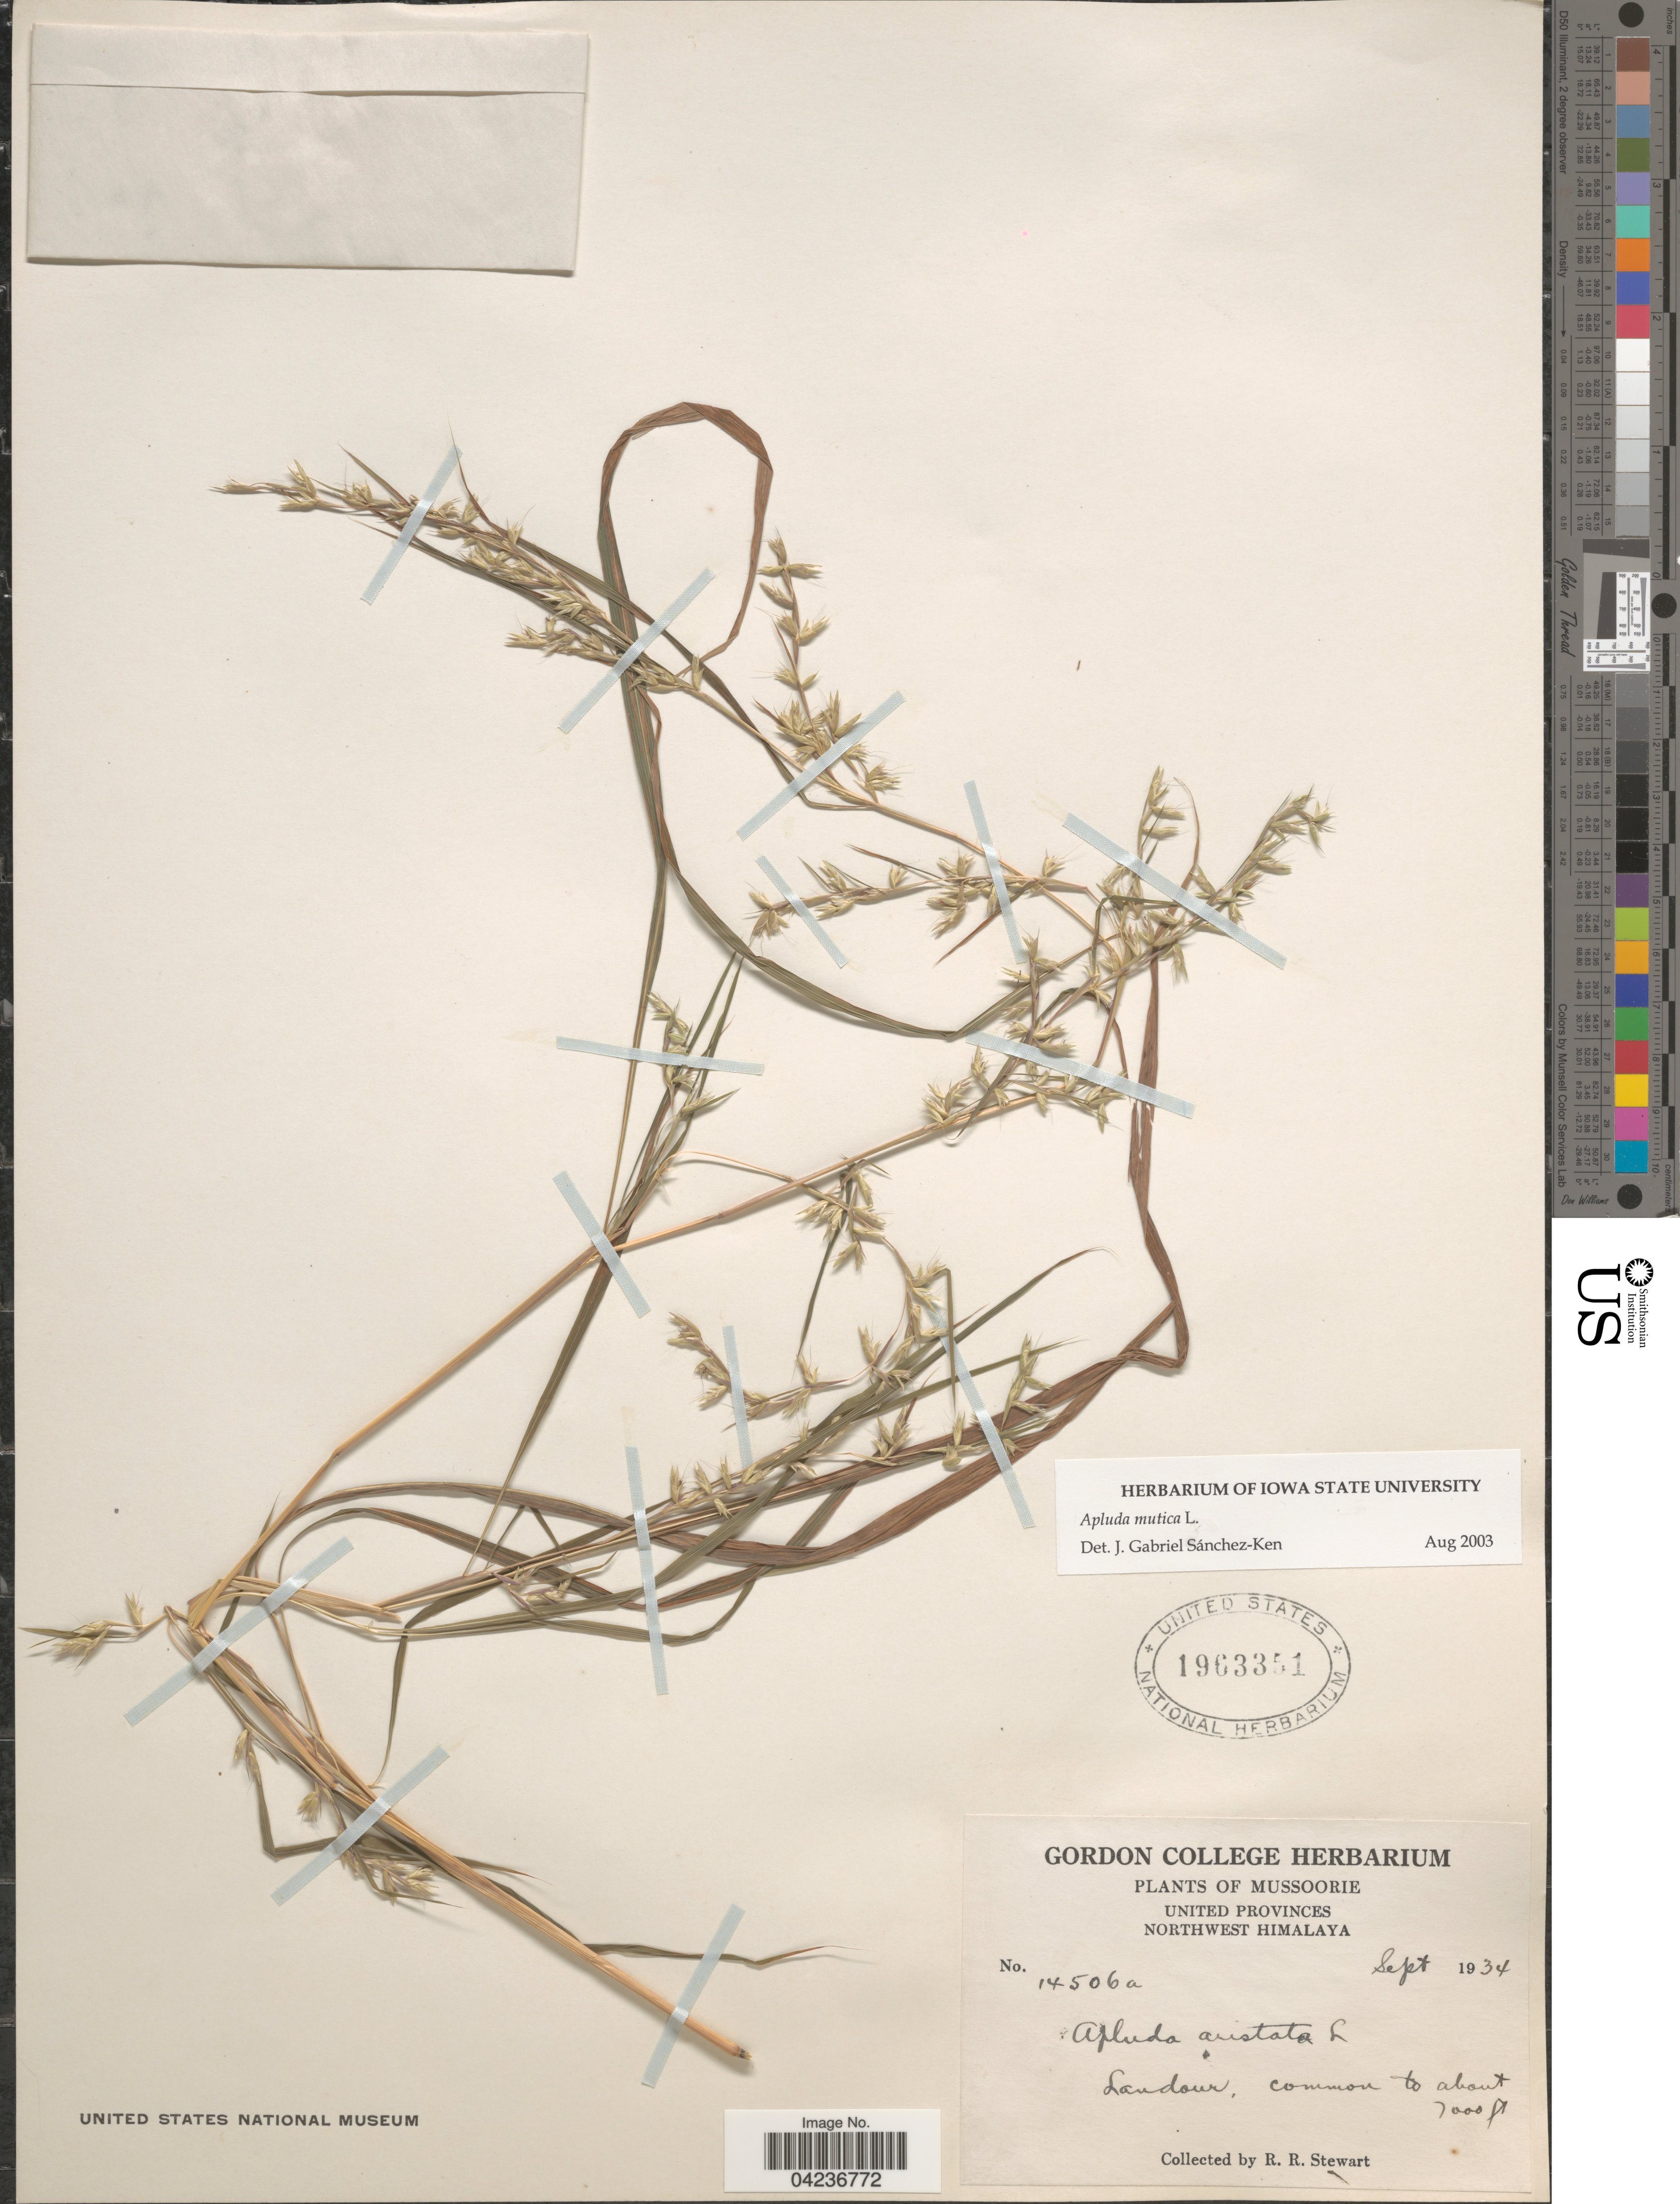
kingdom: Plantae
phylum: Tracheophyta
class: Liliopsida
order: Poales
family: Poaceae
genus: Apluda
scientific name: Apluda mutica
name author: L.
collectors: R. Stewart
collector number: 14506a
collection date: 1934-09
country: India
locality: Mussoorie. United Provinces Northwest Himalaya. Landour.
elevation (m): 2134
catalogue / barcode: US 1963351